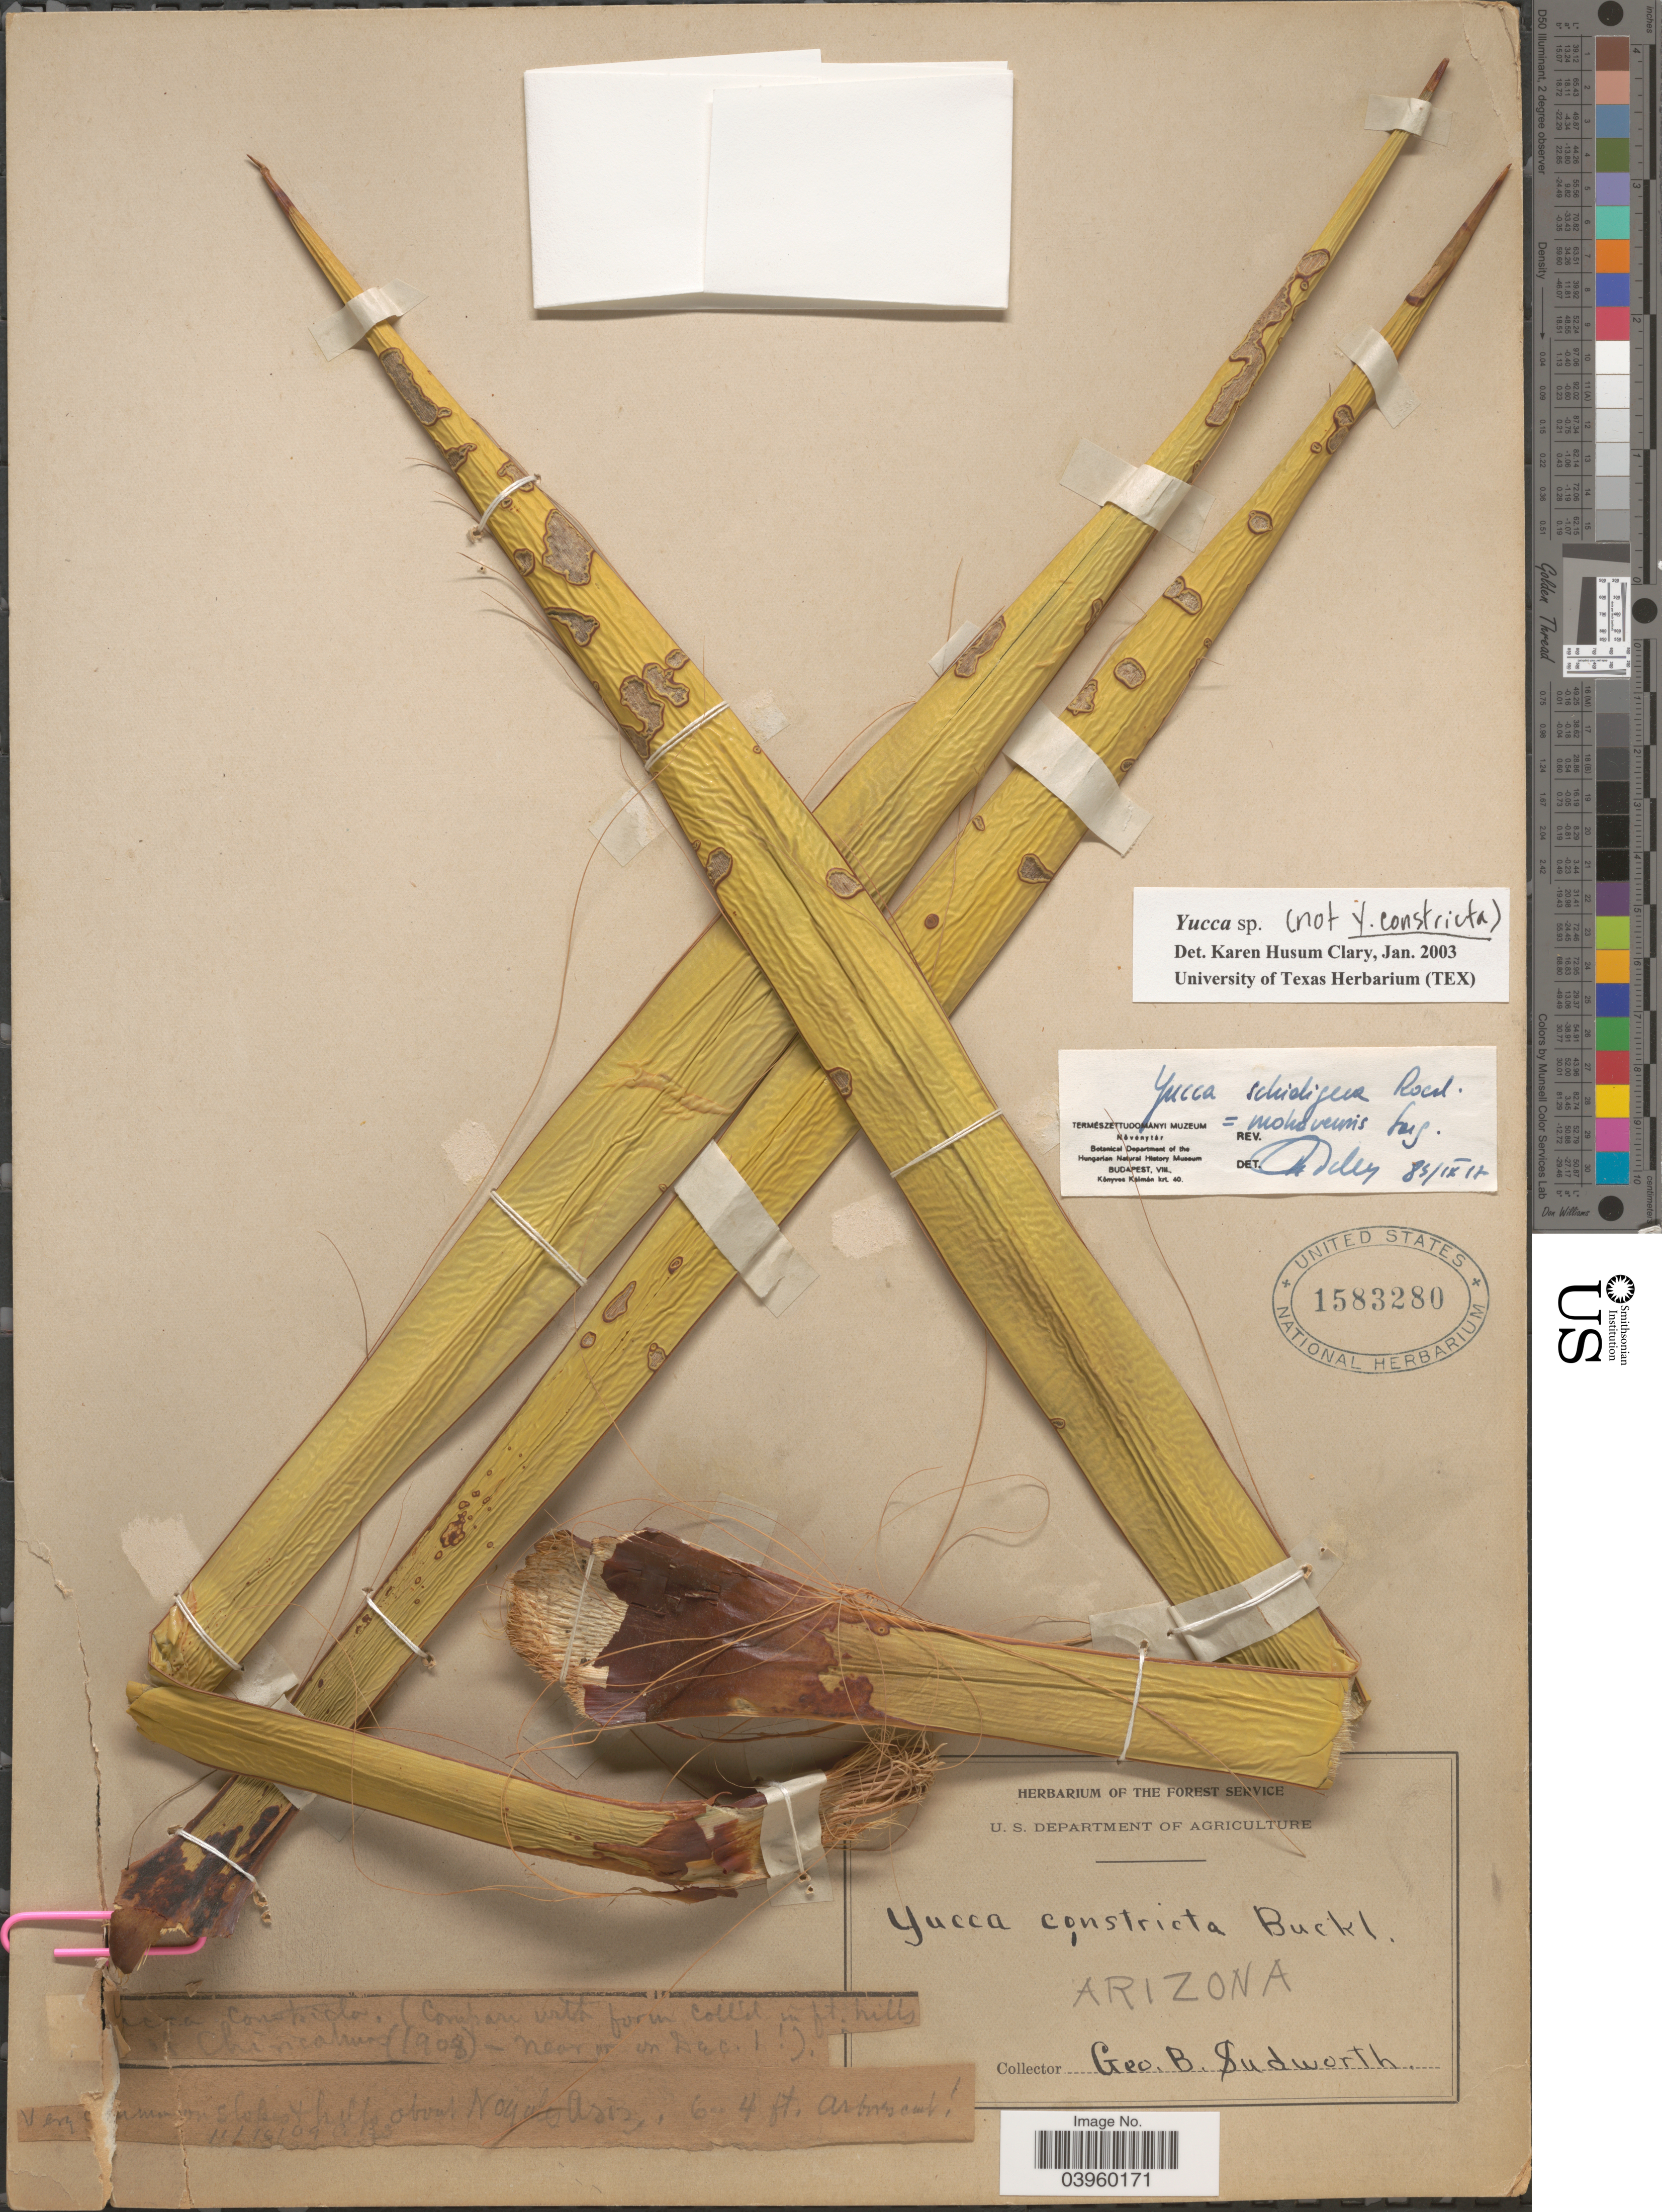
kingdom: Plantae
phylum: Tracheophyta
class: Liliopsida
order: Asparagales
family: Asparagaceae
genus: Yucca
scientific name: Yucca arizonica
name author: McKelvey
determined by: Salywon, A. M., (ASU)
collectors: G. B. Sudworth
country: United States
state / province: Arizona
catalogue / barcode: US 1583280